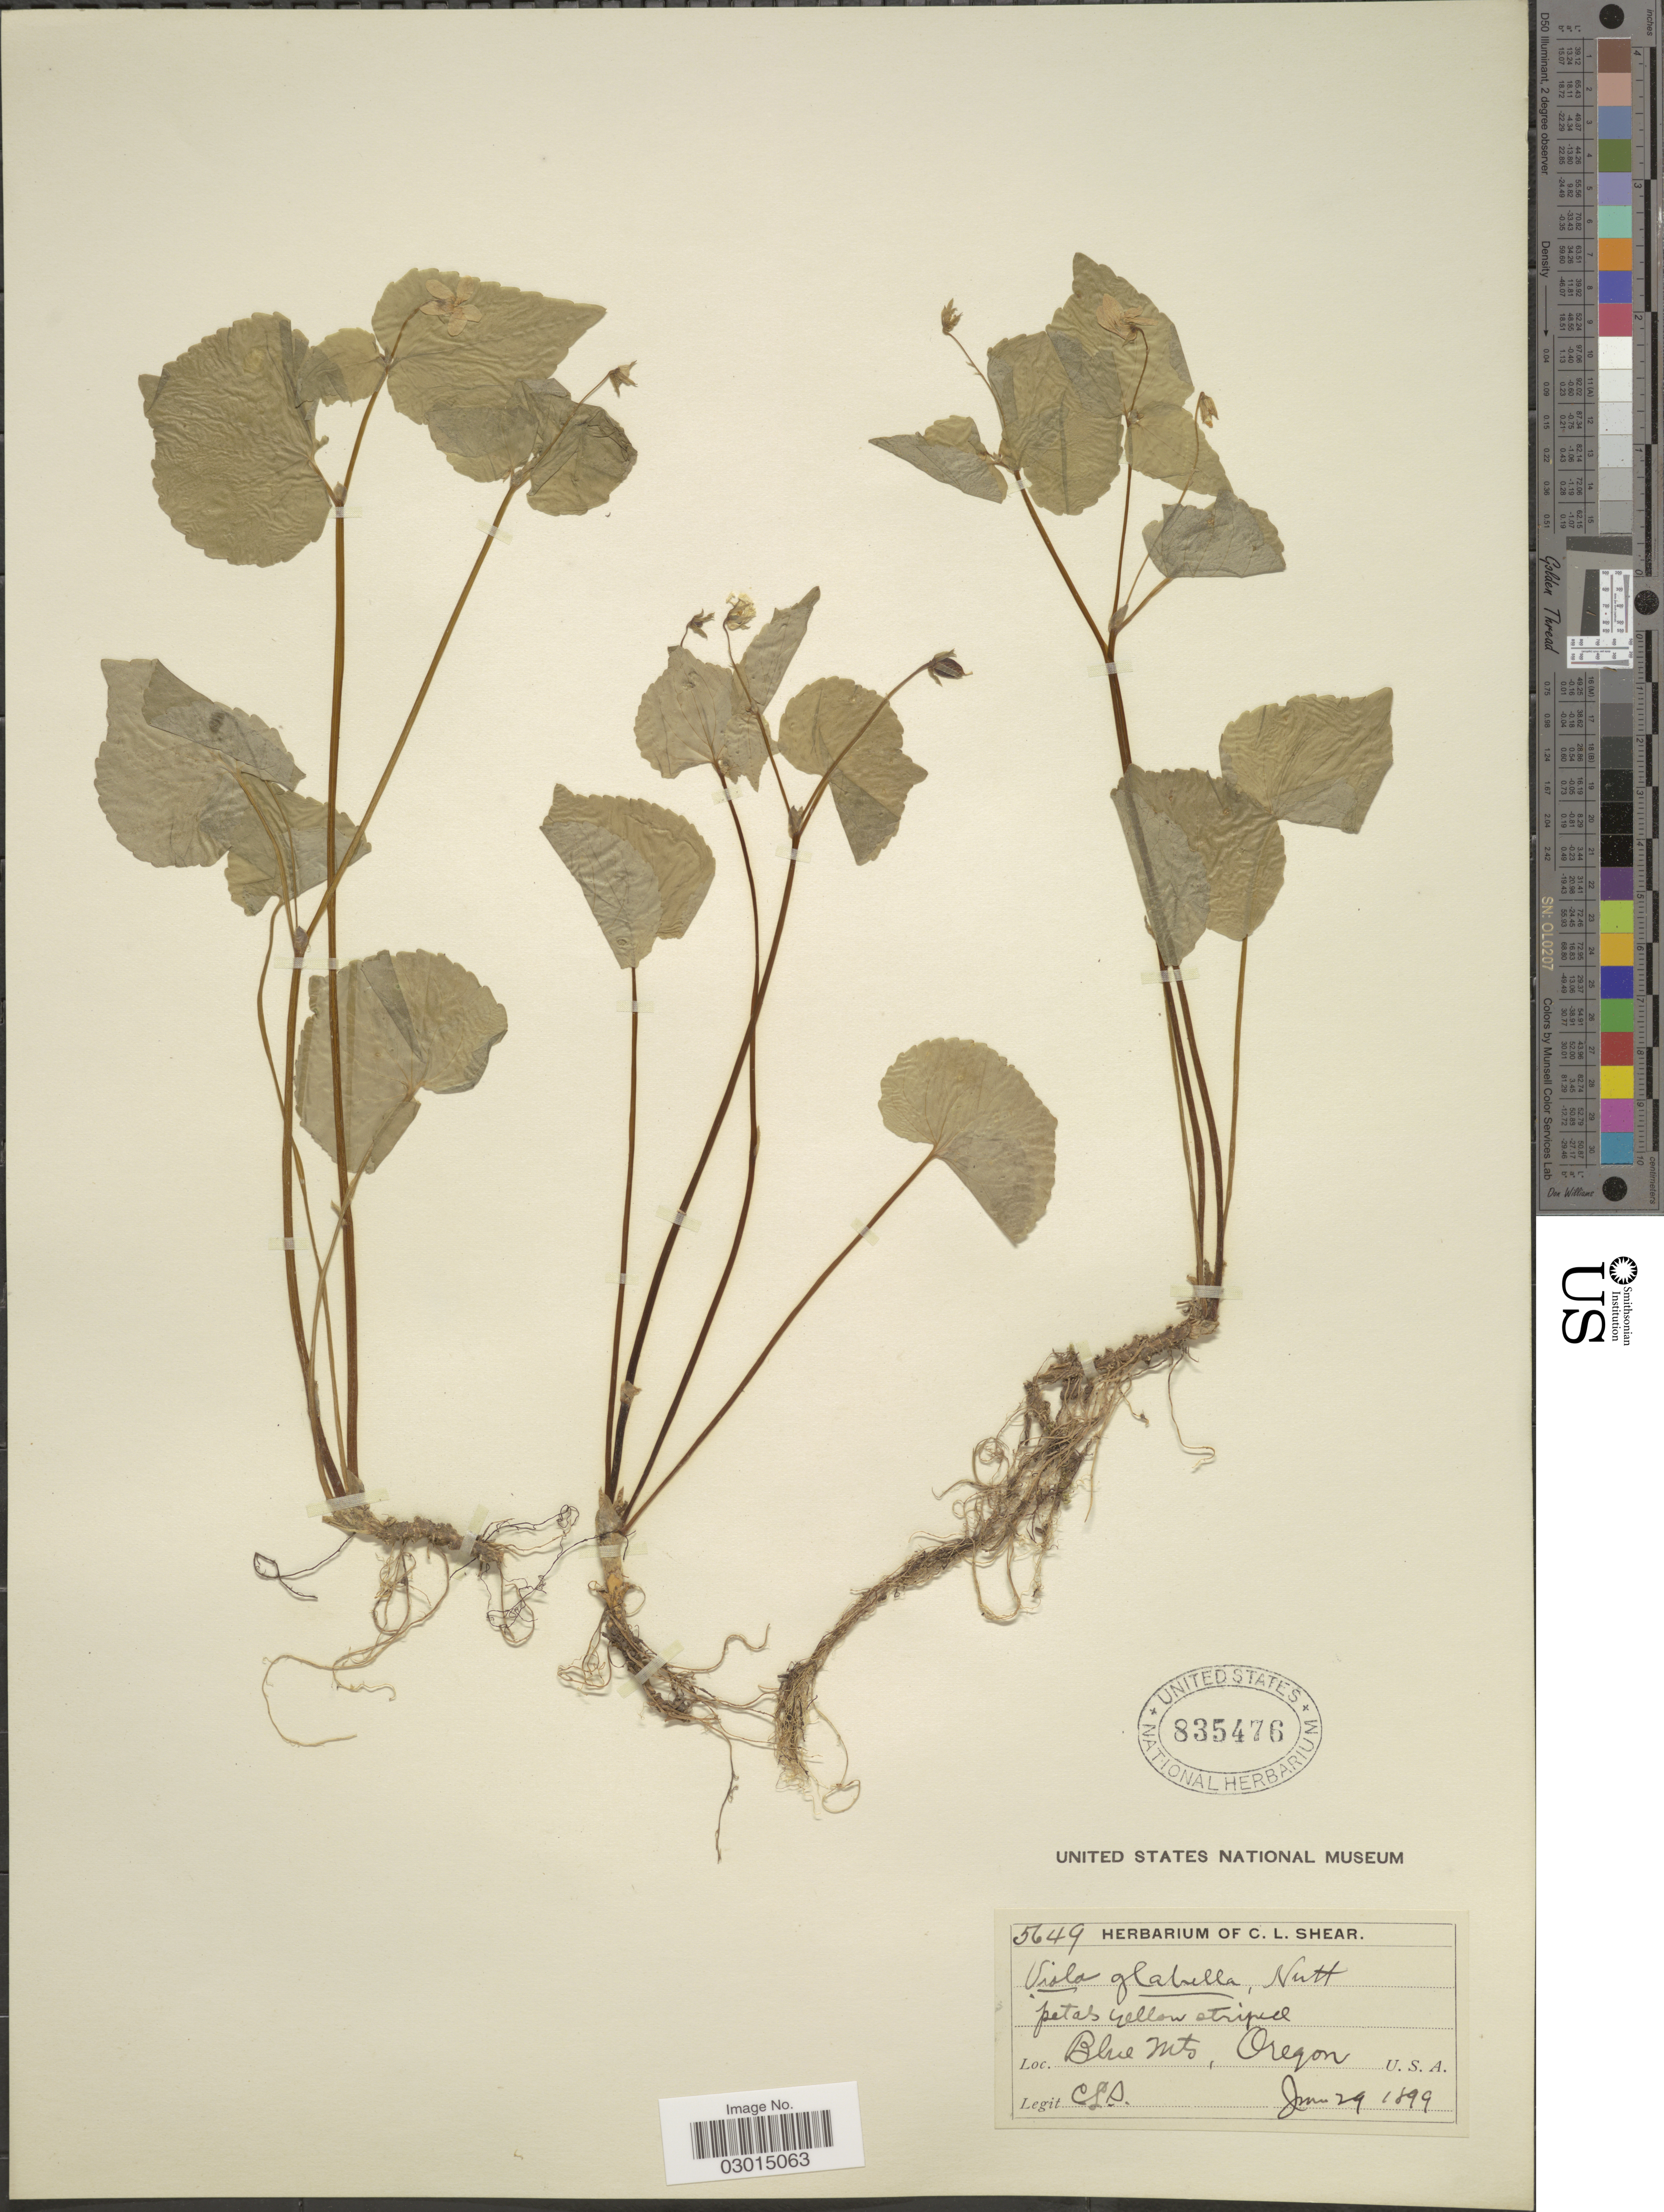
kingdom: Plantae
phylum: Tracheophyta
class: Magnoliopsida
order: Malpighiales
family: Violaceae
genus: Viola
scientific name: Viola glabella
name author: Nutt.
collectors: C. L. Shear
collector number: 5649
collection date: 1899-06-29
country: United States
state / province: Oregon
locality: Blue Mts, Oregon.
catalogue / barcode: US 835476